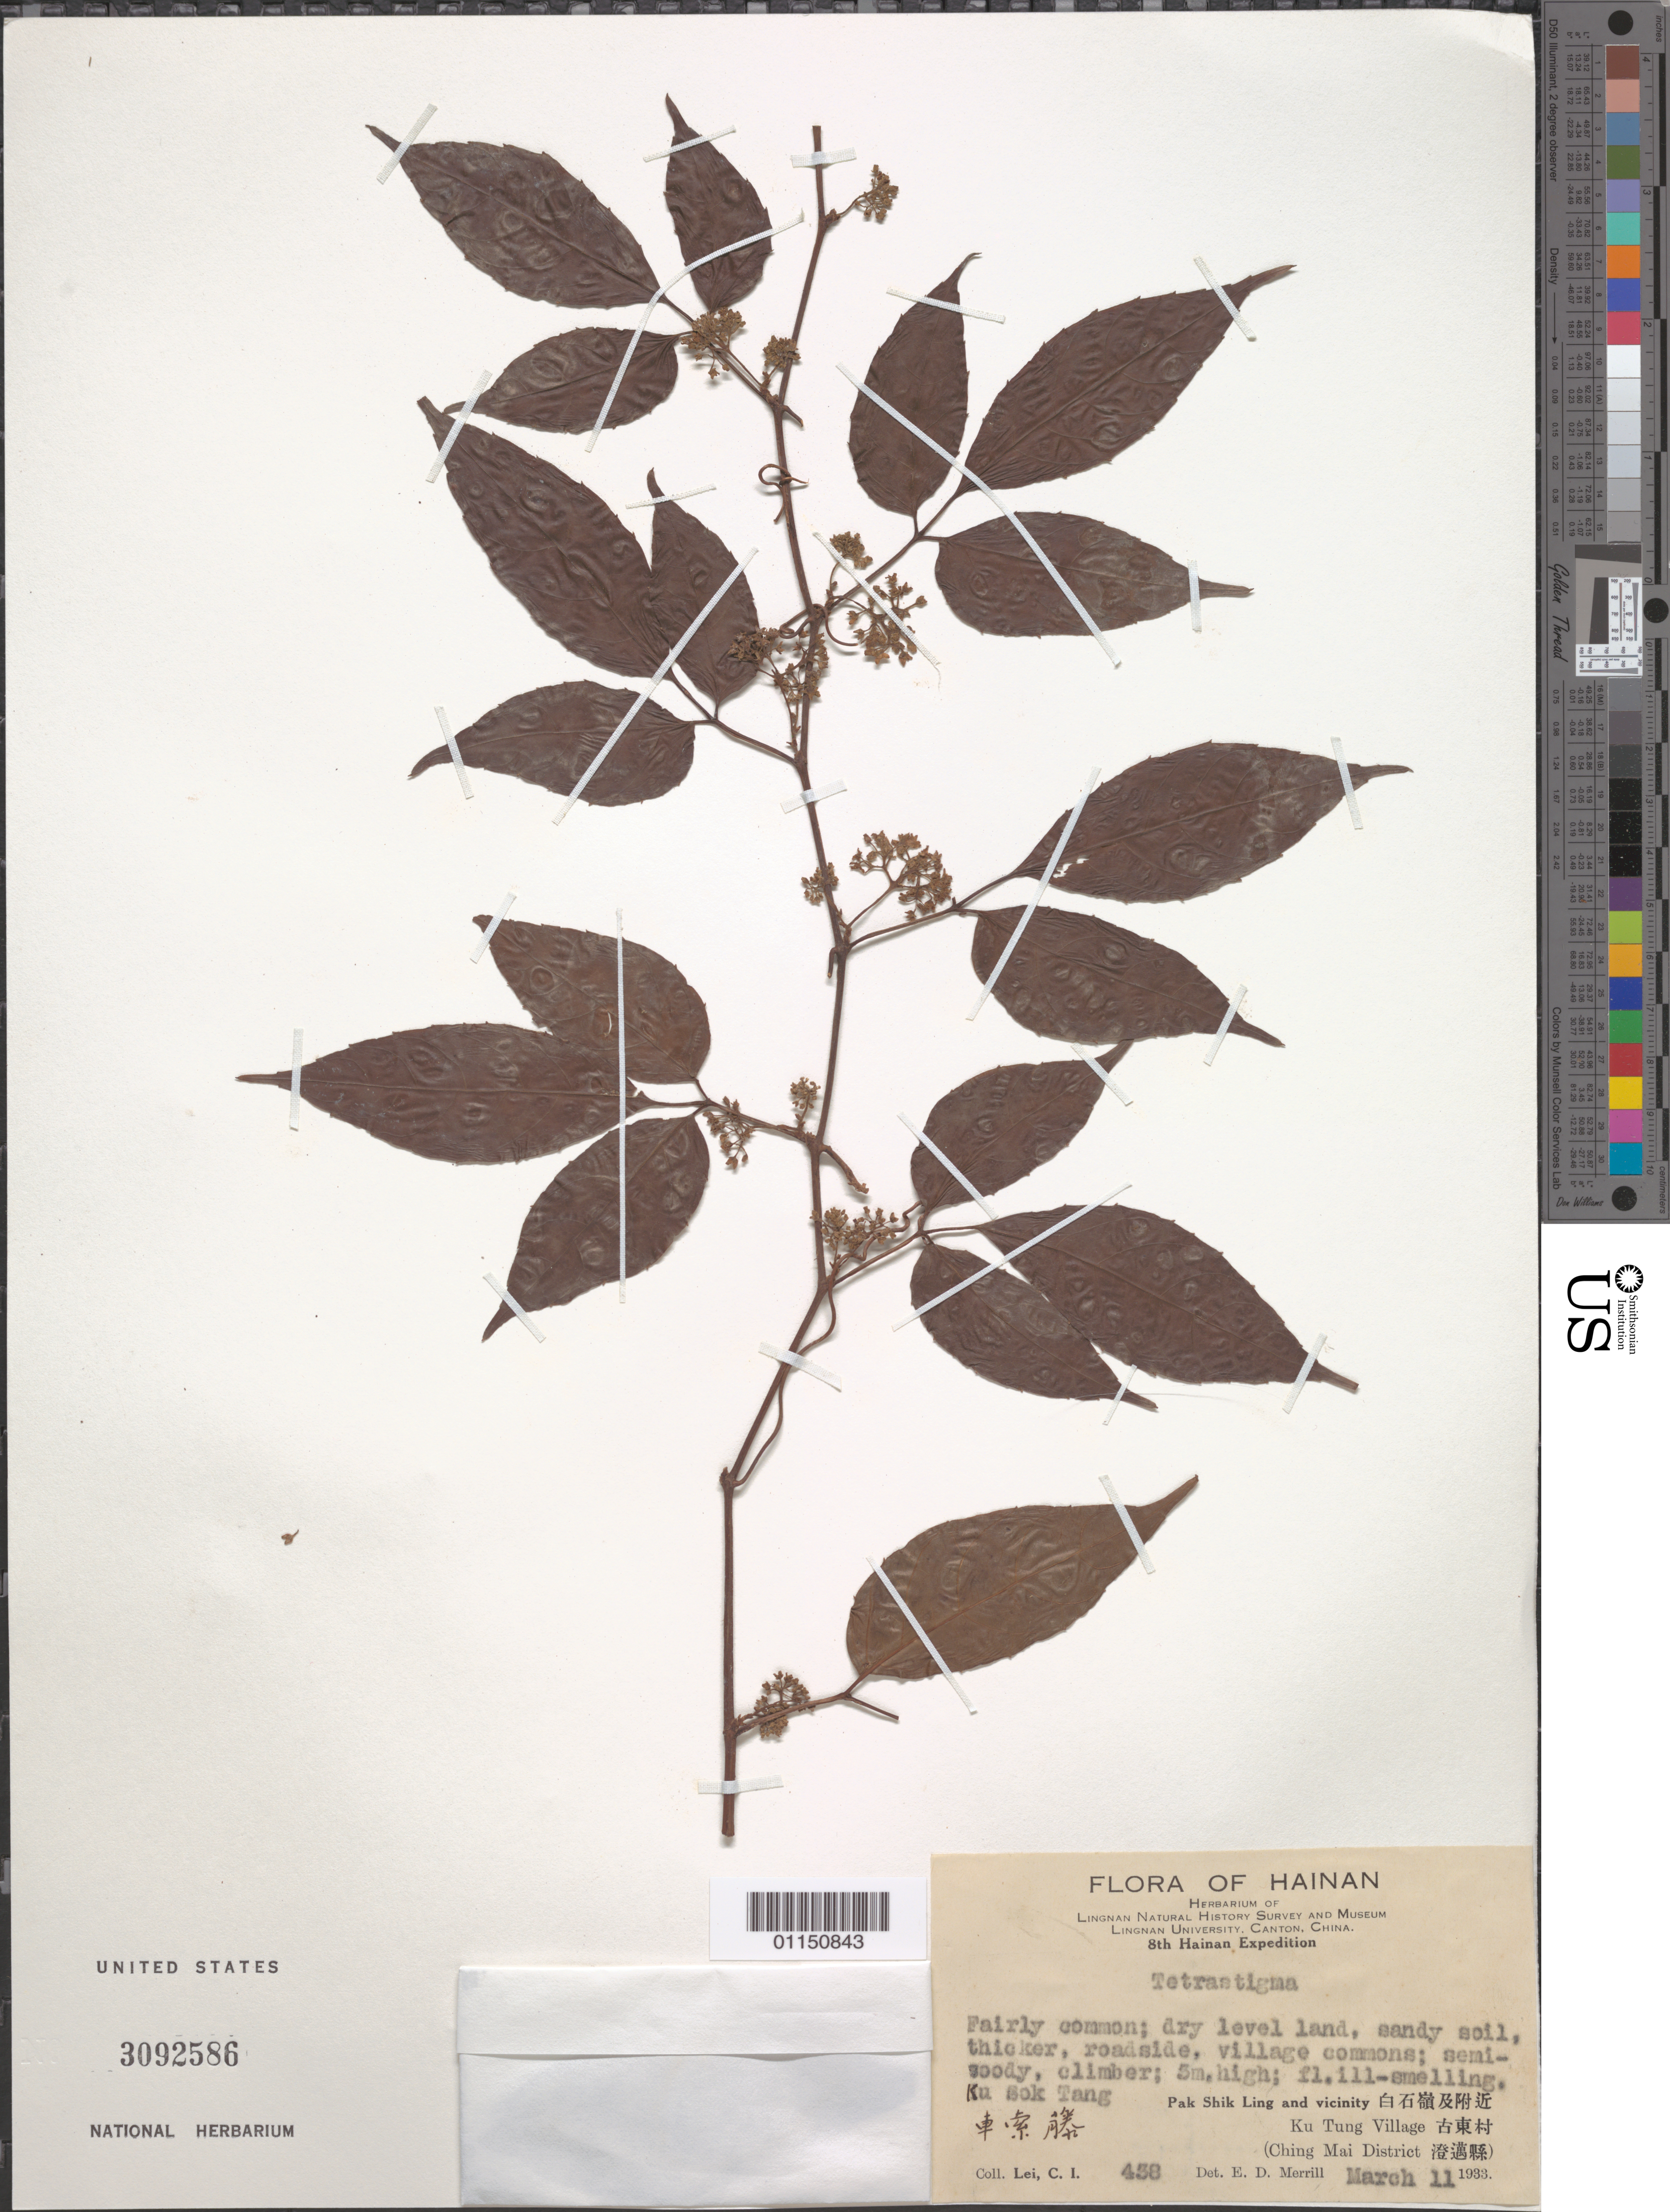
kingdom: Plantae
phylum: Tracheophyta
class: Magnoliopsida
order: Vitales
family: Vitaceae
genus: Tetrastigma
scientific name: Tetrastigma sp.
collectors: C. I. Lei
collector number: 438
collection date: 1933-03-11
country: China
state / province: Hainan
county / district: Ching Mai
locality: Pak Shik Ling and vicinity. Ku Tung Village.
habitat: Fairly common; dry level land, sandy soil, thicker, roadside, village commons; semi-woody, climber.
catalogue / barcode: US 3092586